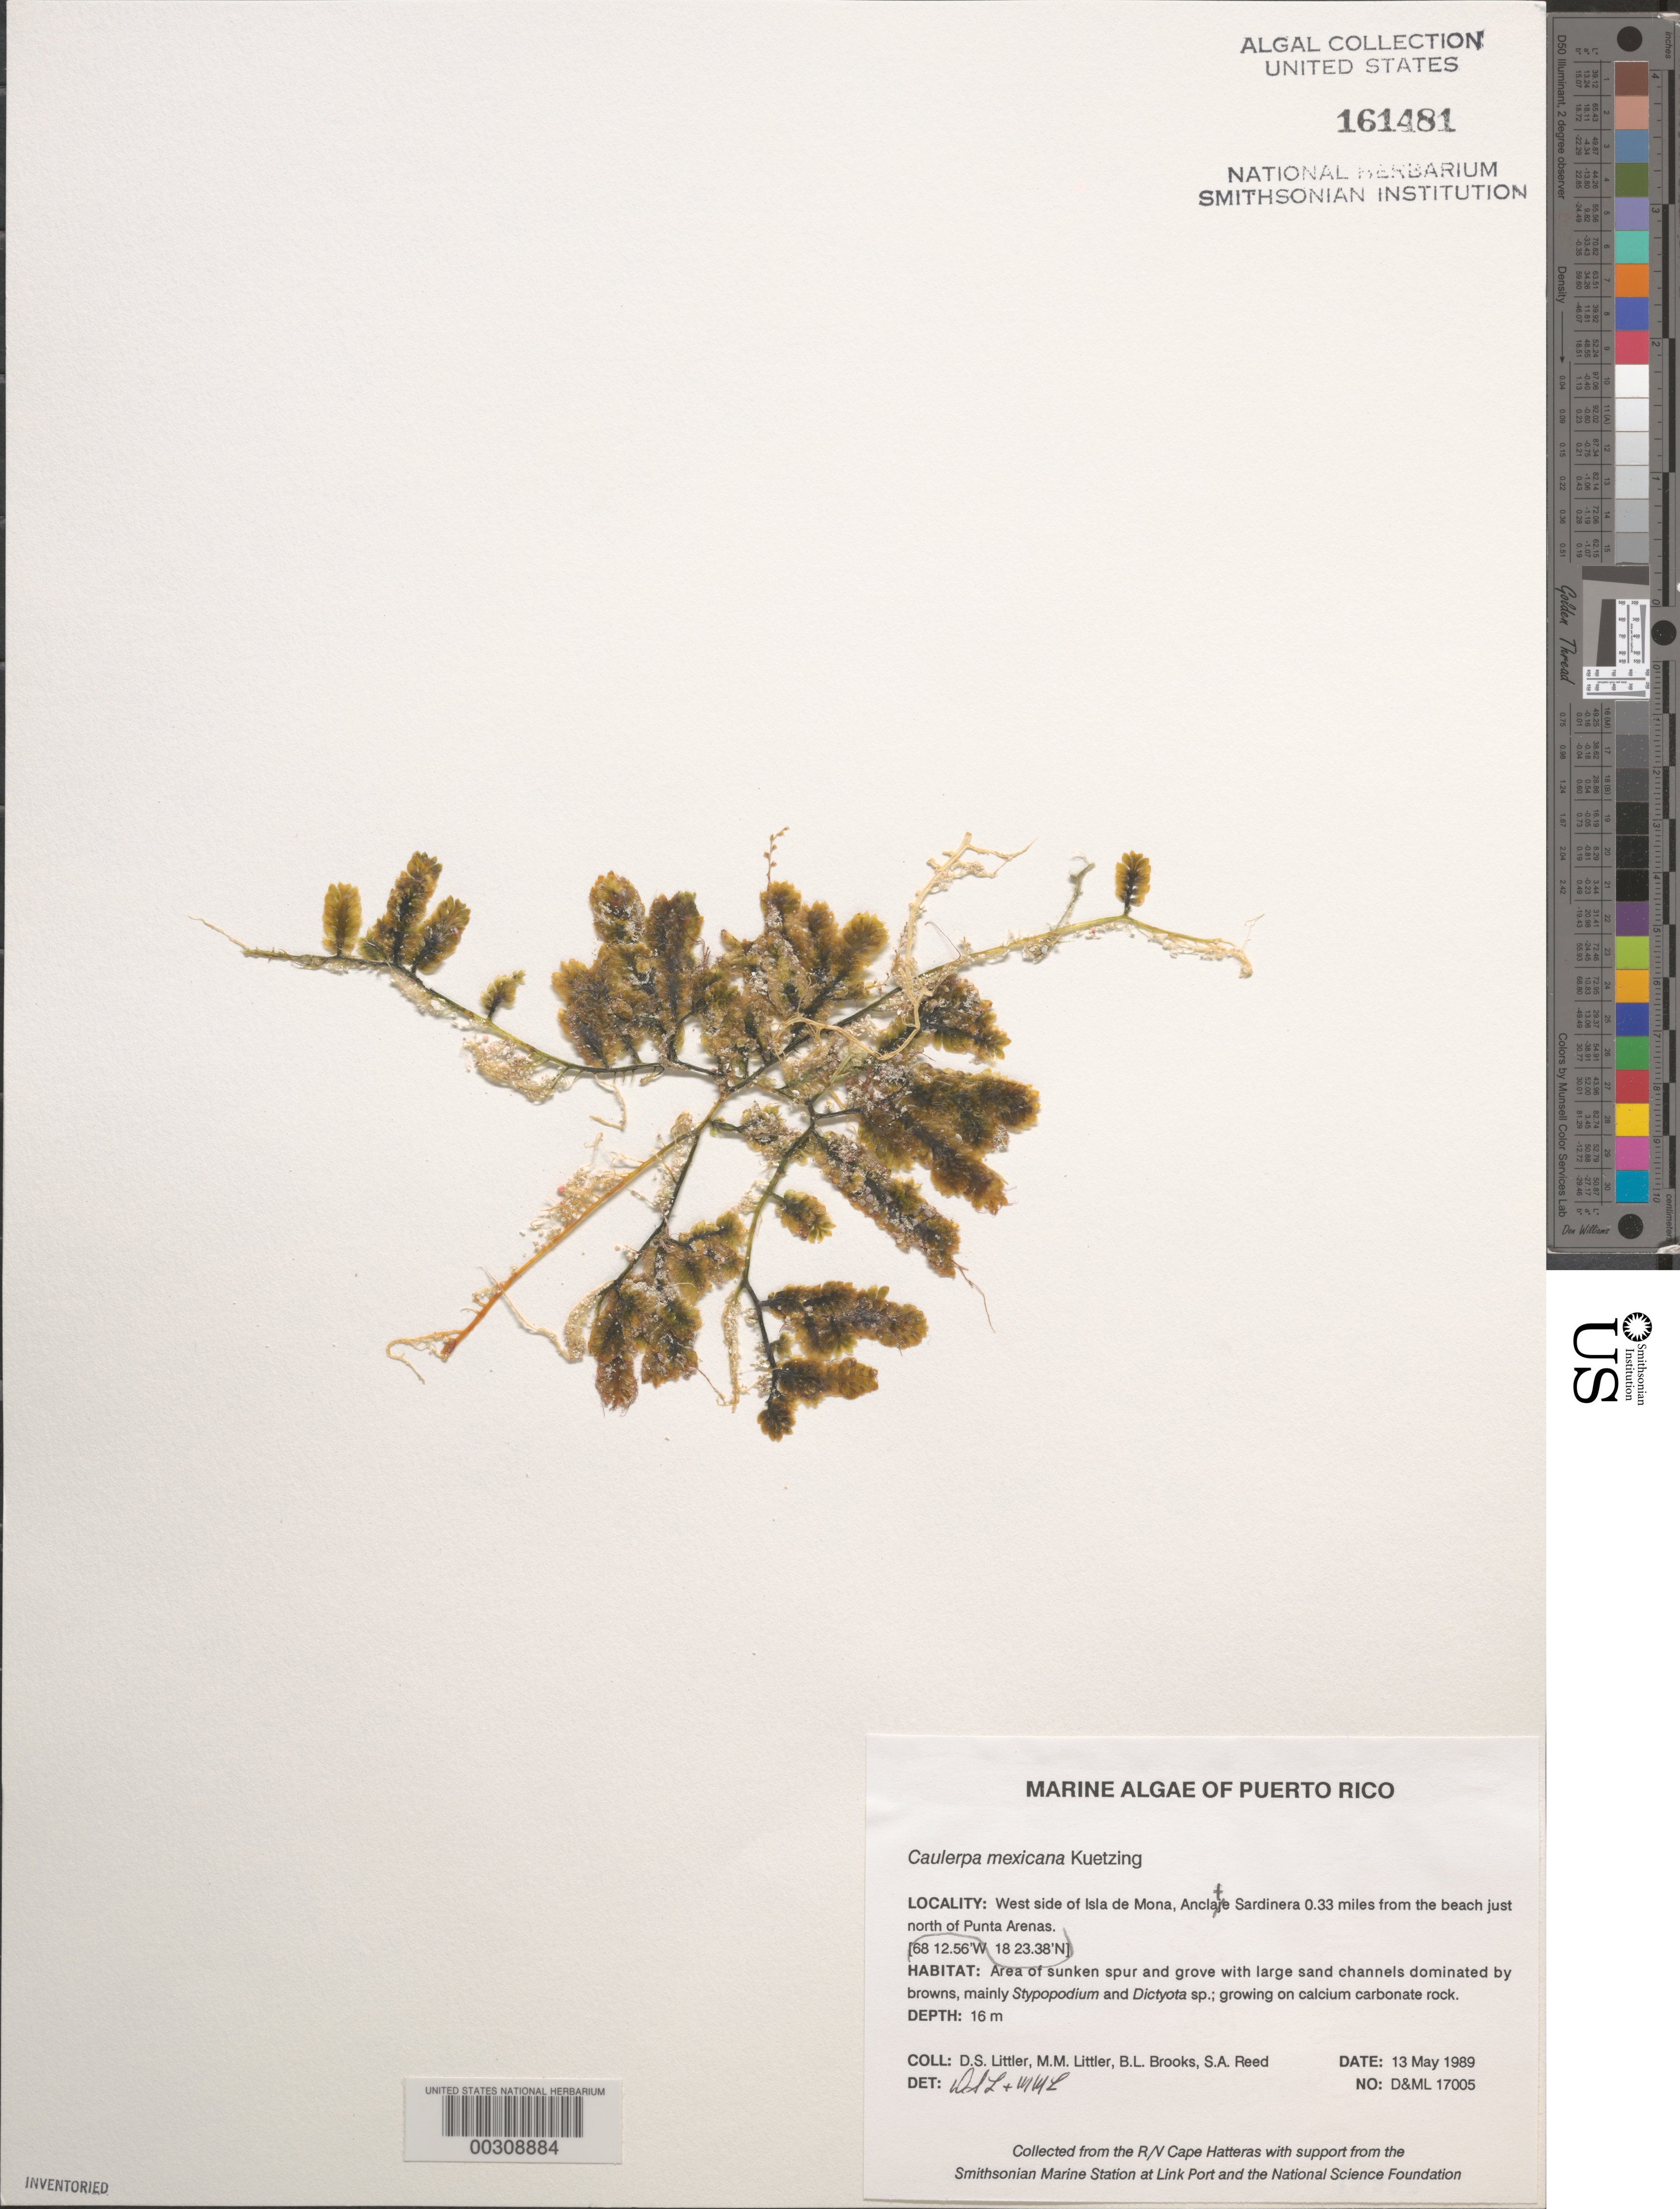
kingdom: Plantae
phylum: Chlorophyta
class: Ulvophyceae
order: Bryopsidales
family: Caulerpaceae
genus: Caulerpa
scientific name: Caulerpa mexicana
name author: Sond. ex Kütz.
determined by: Littler, D. S.; Littler, M. M.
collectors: D. S. Littler, M. M. Littler, B. Brooks & S. Reed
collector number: D&ML 17005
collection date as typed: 13 May 1989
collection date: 1989-05-13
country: Puerto Rico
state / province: Mayaguez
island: Isla de Mona (Isla Mona)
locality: Anclate Sardinera just north of Punta Arenas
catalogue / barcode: US 161481